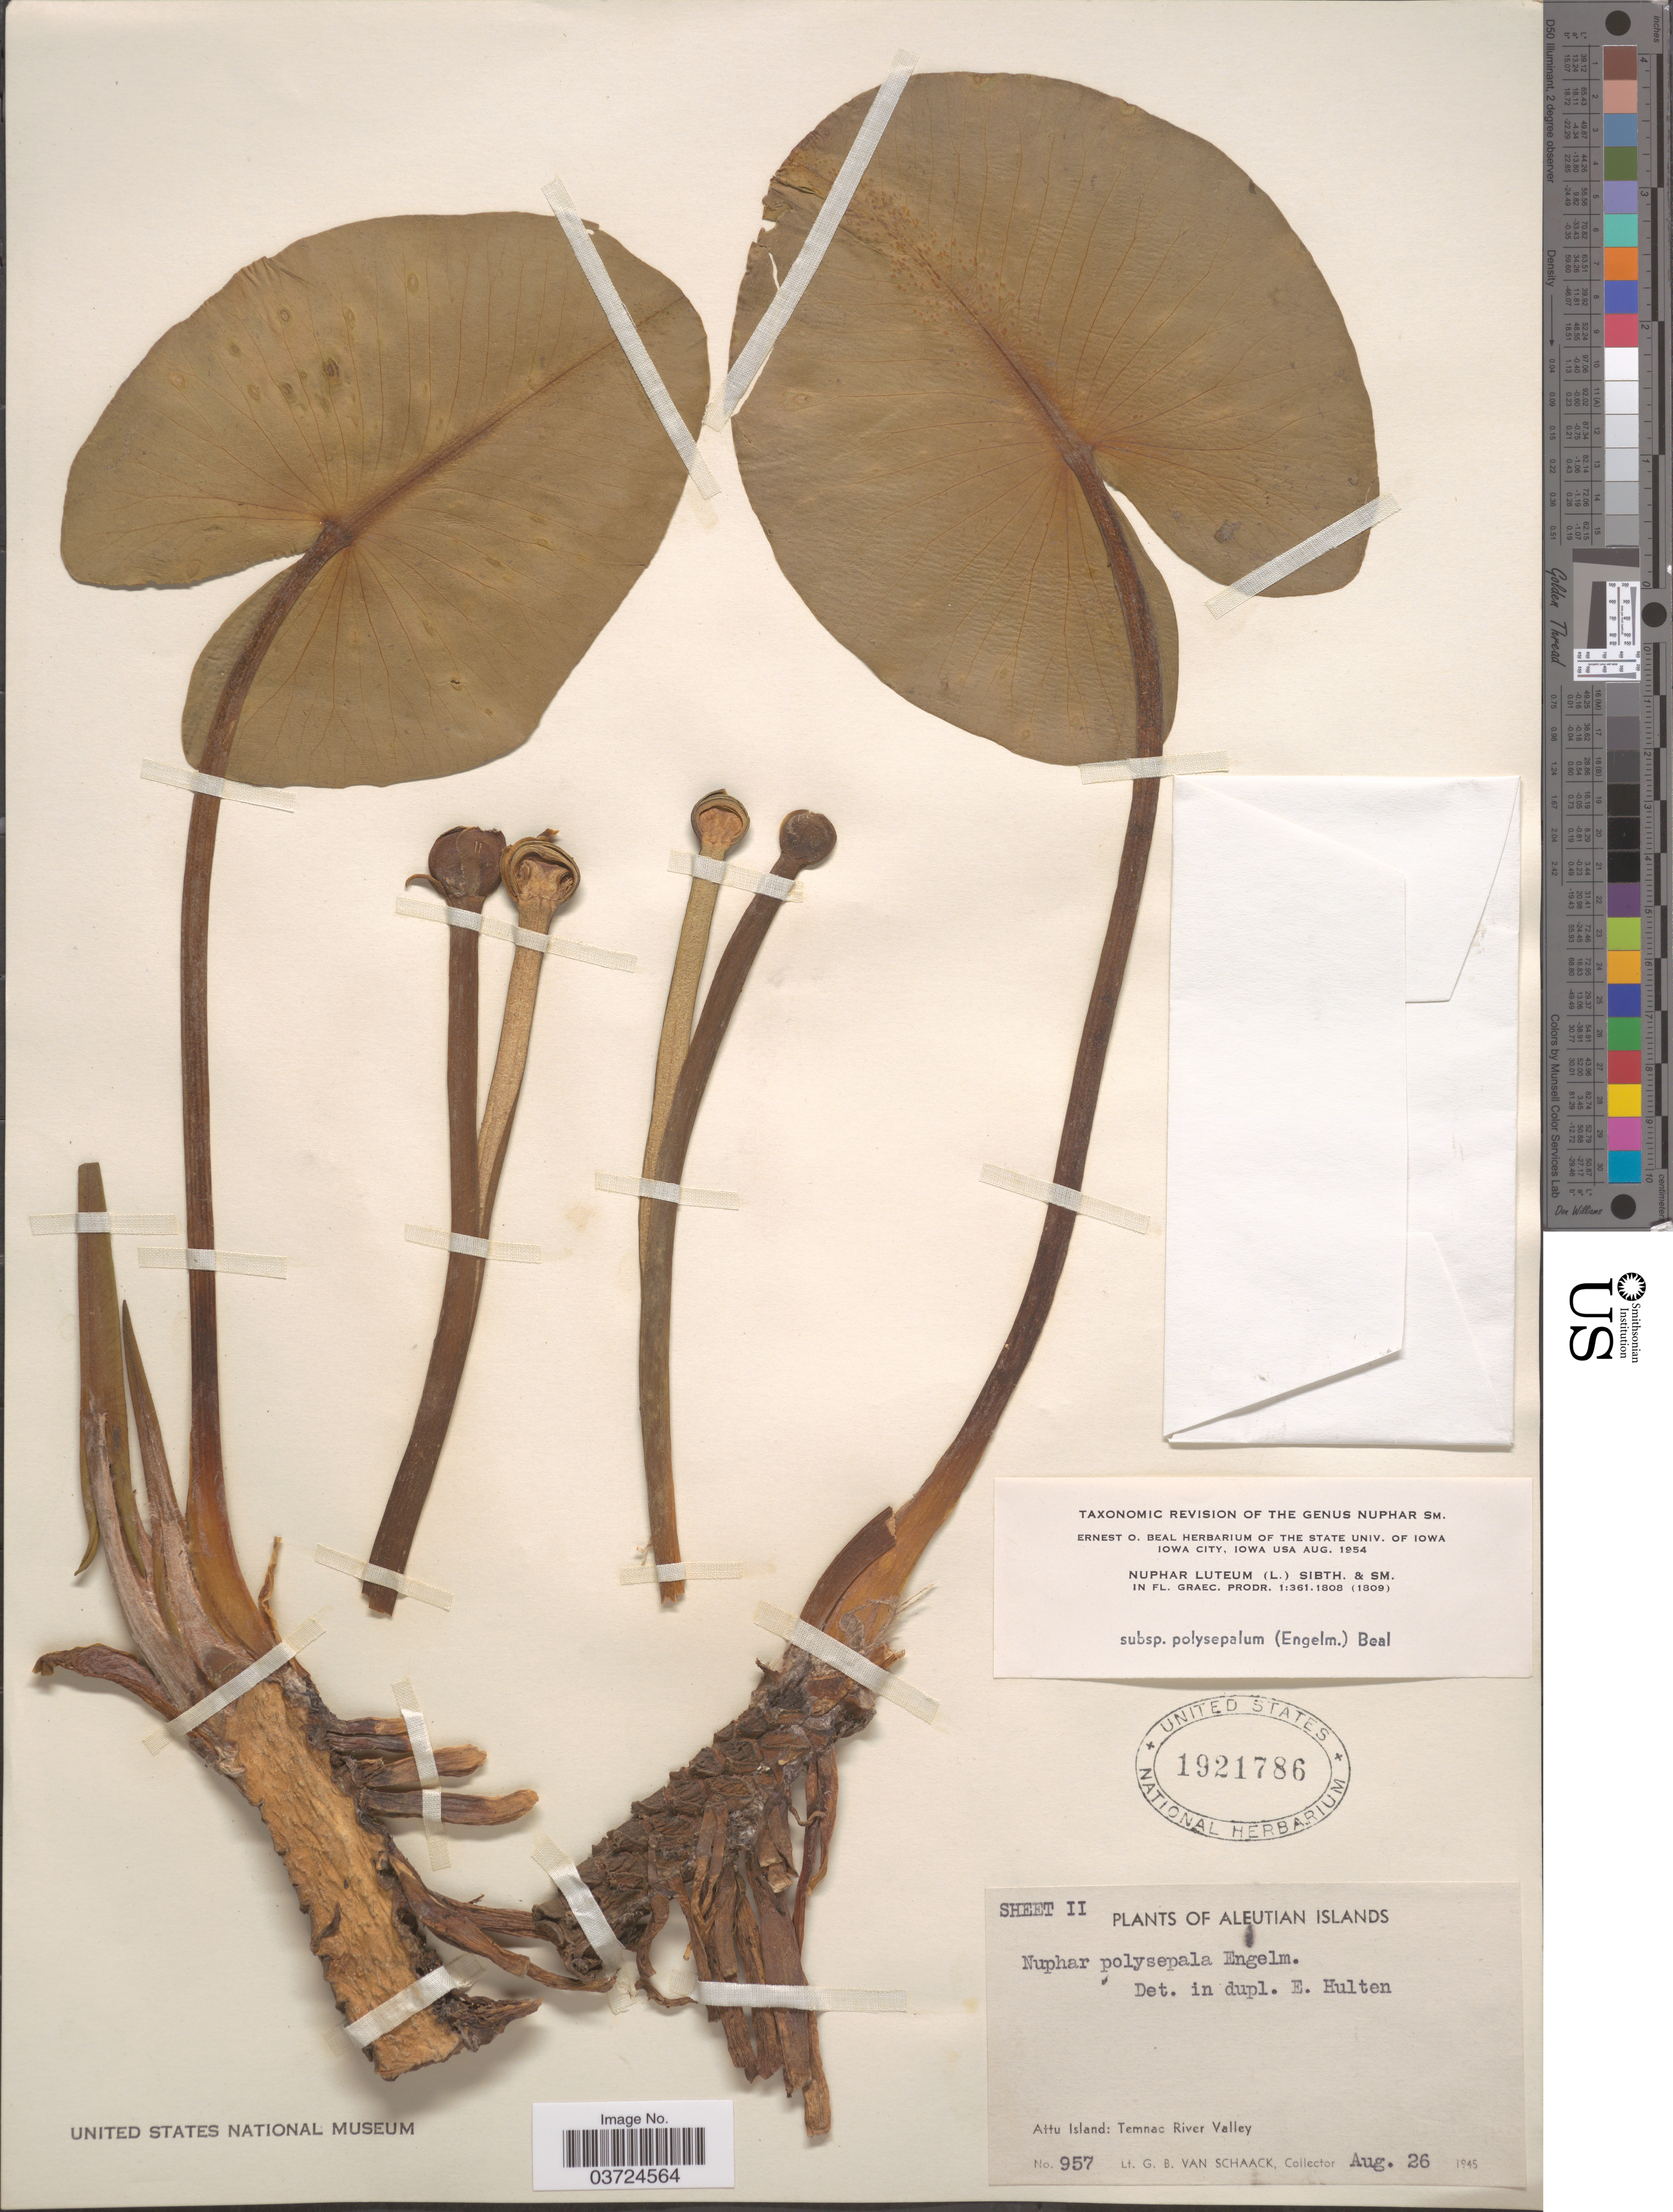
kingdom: Plantae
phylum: Tracheophyta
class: Magnoliopsida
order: Nymphaeales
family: Nymphaeaceae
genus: Nuphar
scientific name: Nuphar polysepala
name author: Englem.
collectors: G. Van Schaack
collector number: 957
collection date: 1945-08-26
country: United States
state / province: Alaska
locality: Aleutian Islands. Attu Island: Temnac River Valley.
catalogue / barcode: US 1921786